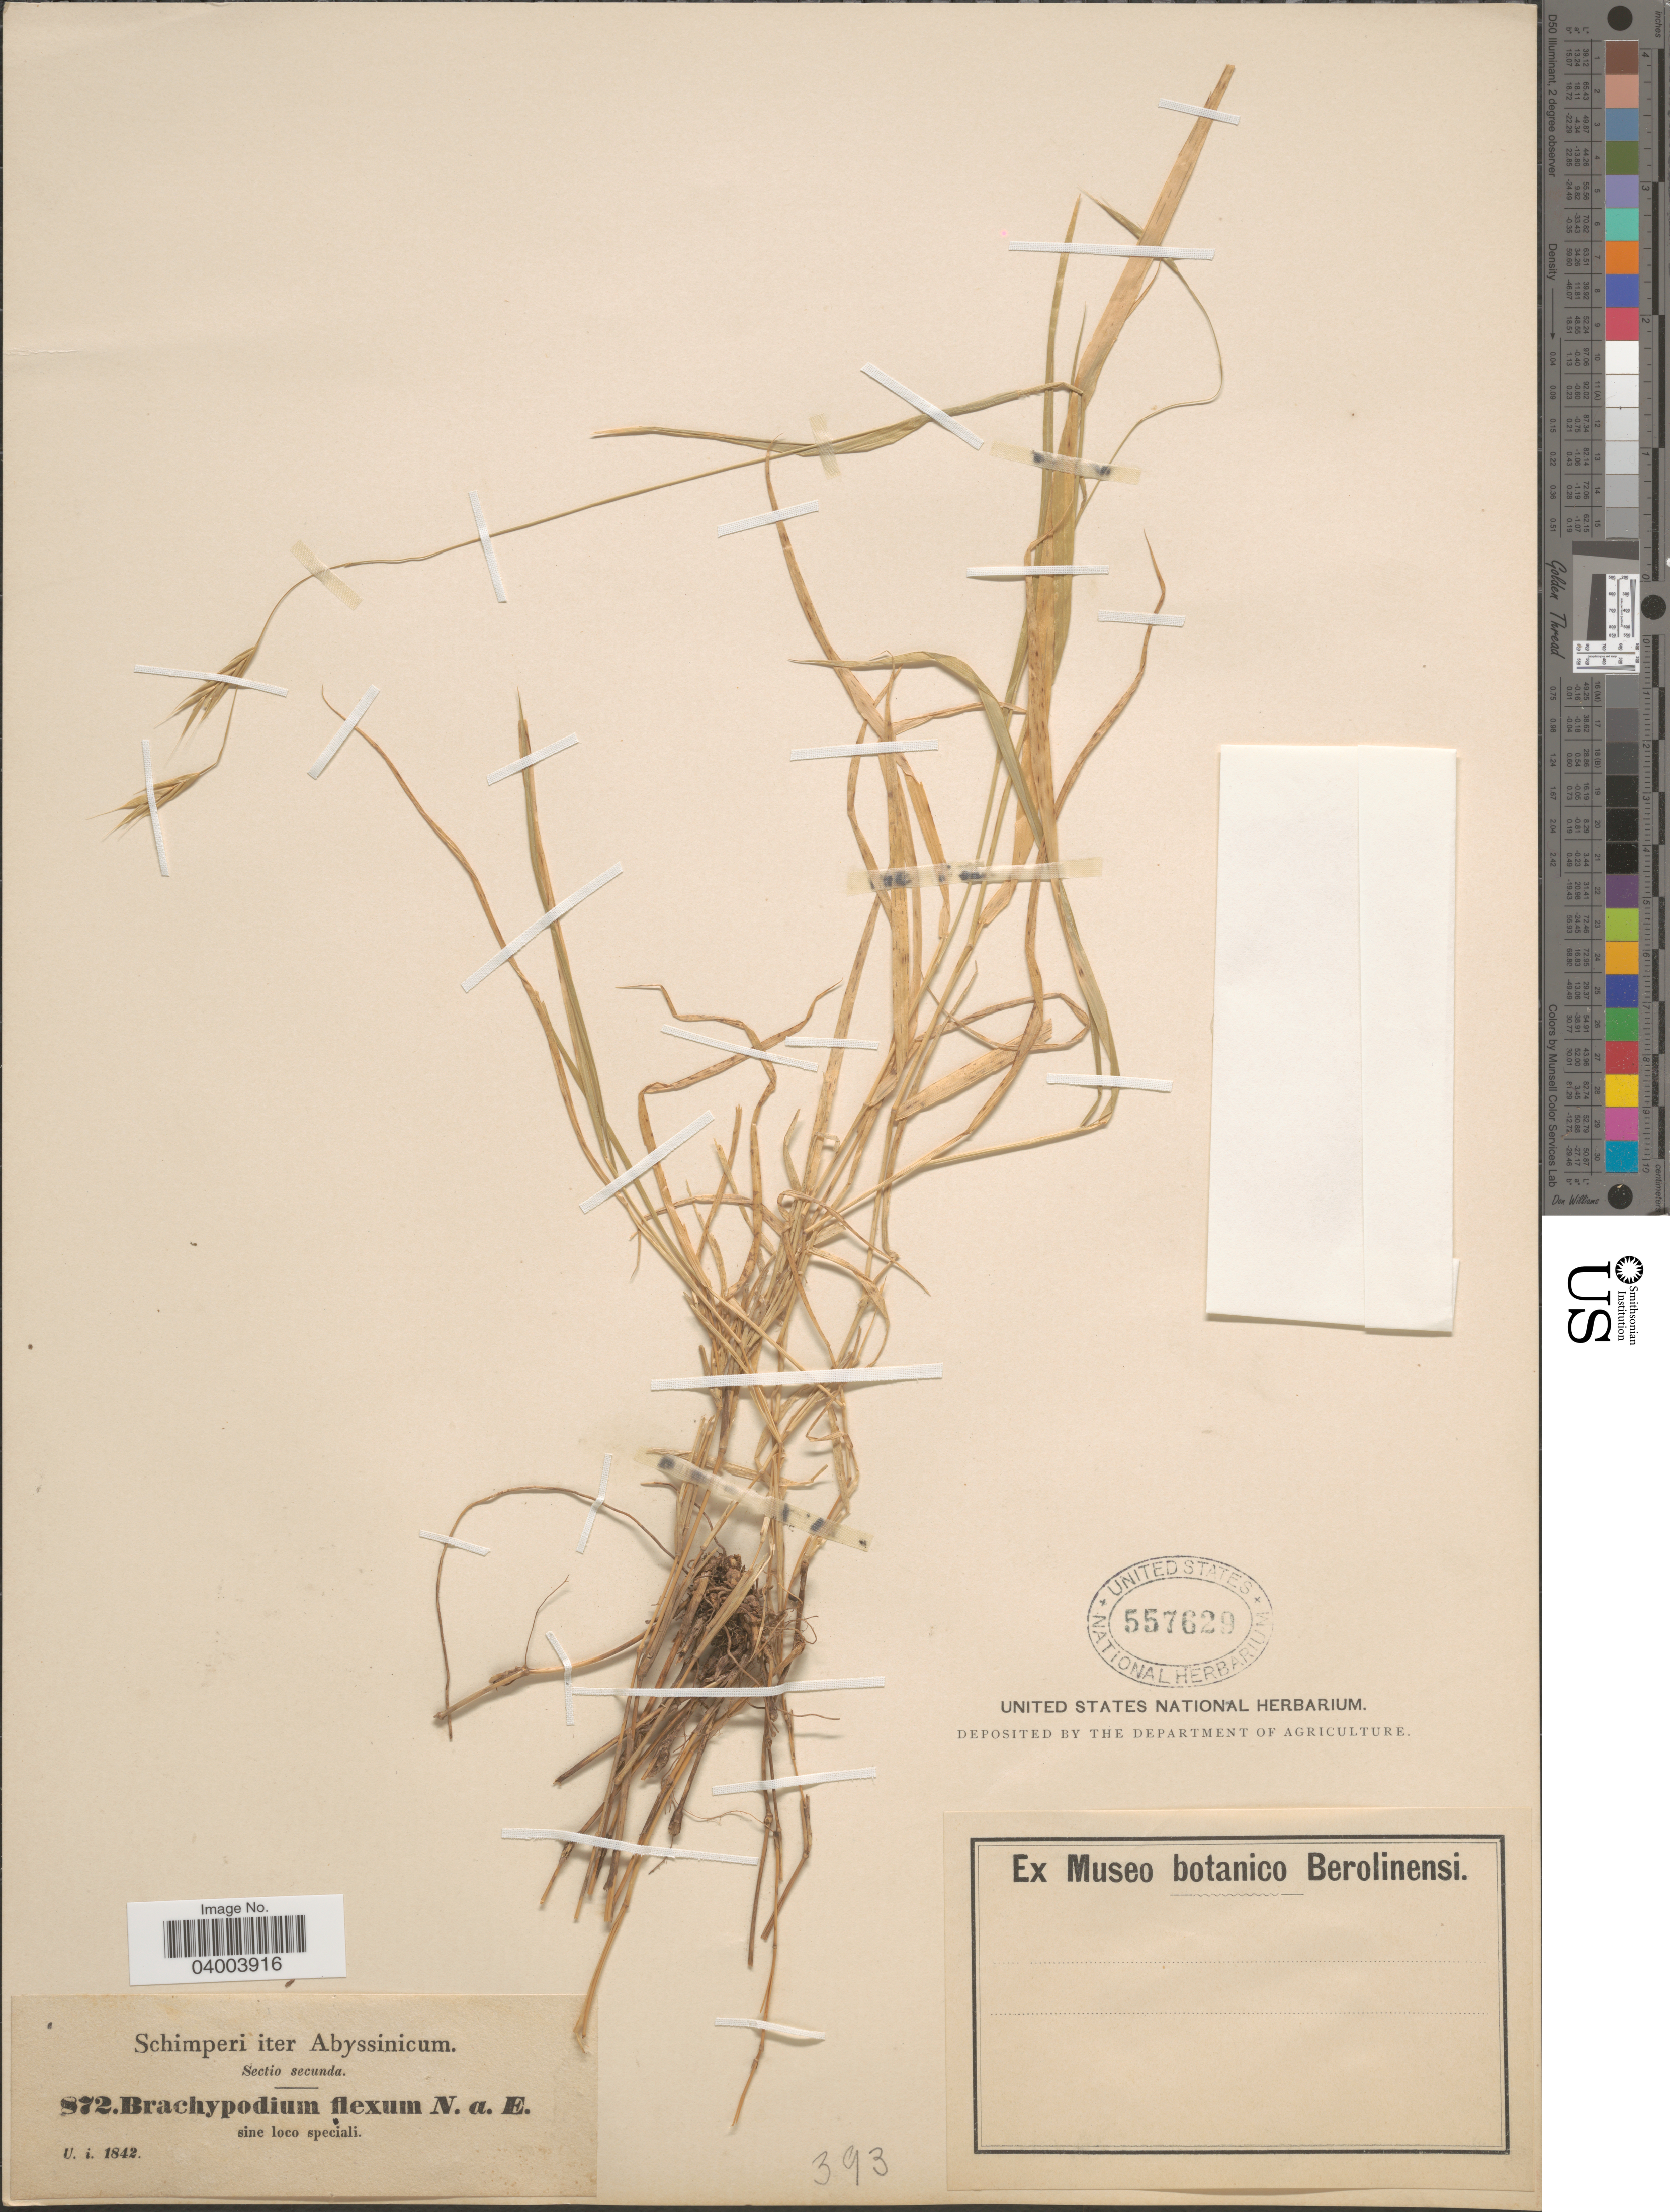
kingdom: Plantae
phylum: Tracheophyta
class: Liliopsida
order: Poales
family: Poaceae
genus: Brachypodium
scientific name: Brachypodium flexum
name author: Nees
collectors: -. Schimper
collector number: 872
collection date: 1842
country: Ethiopia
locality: Abyssinicum. Sine loco speciali.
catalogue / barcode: US 557629